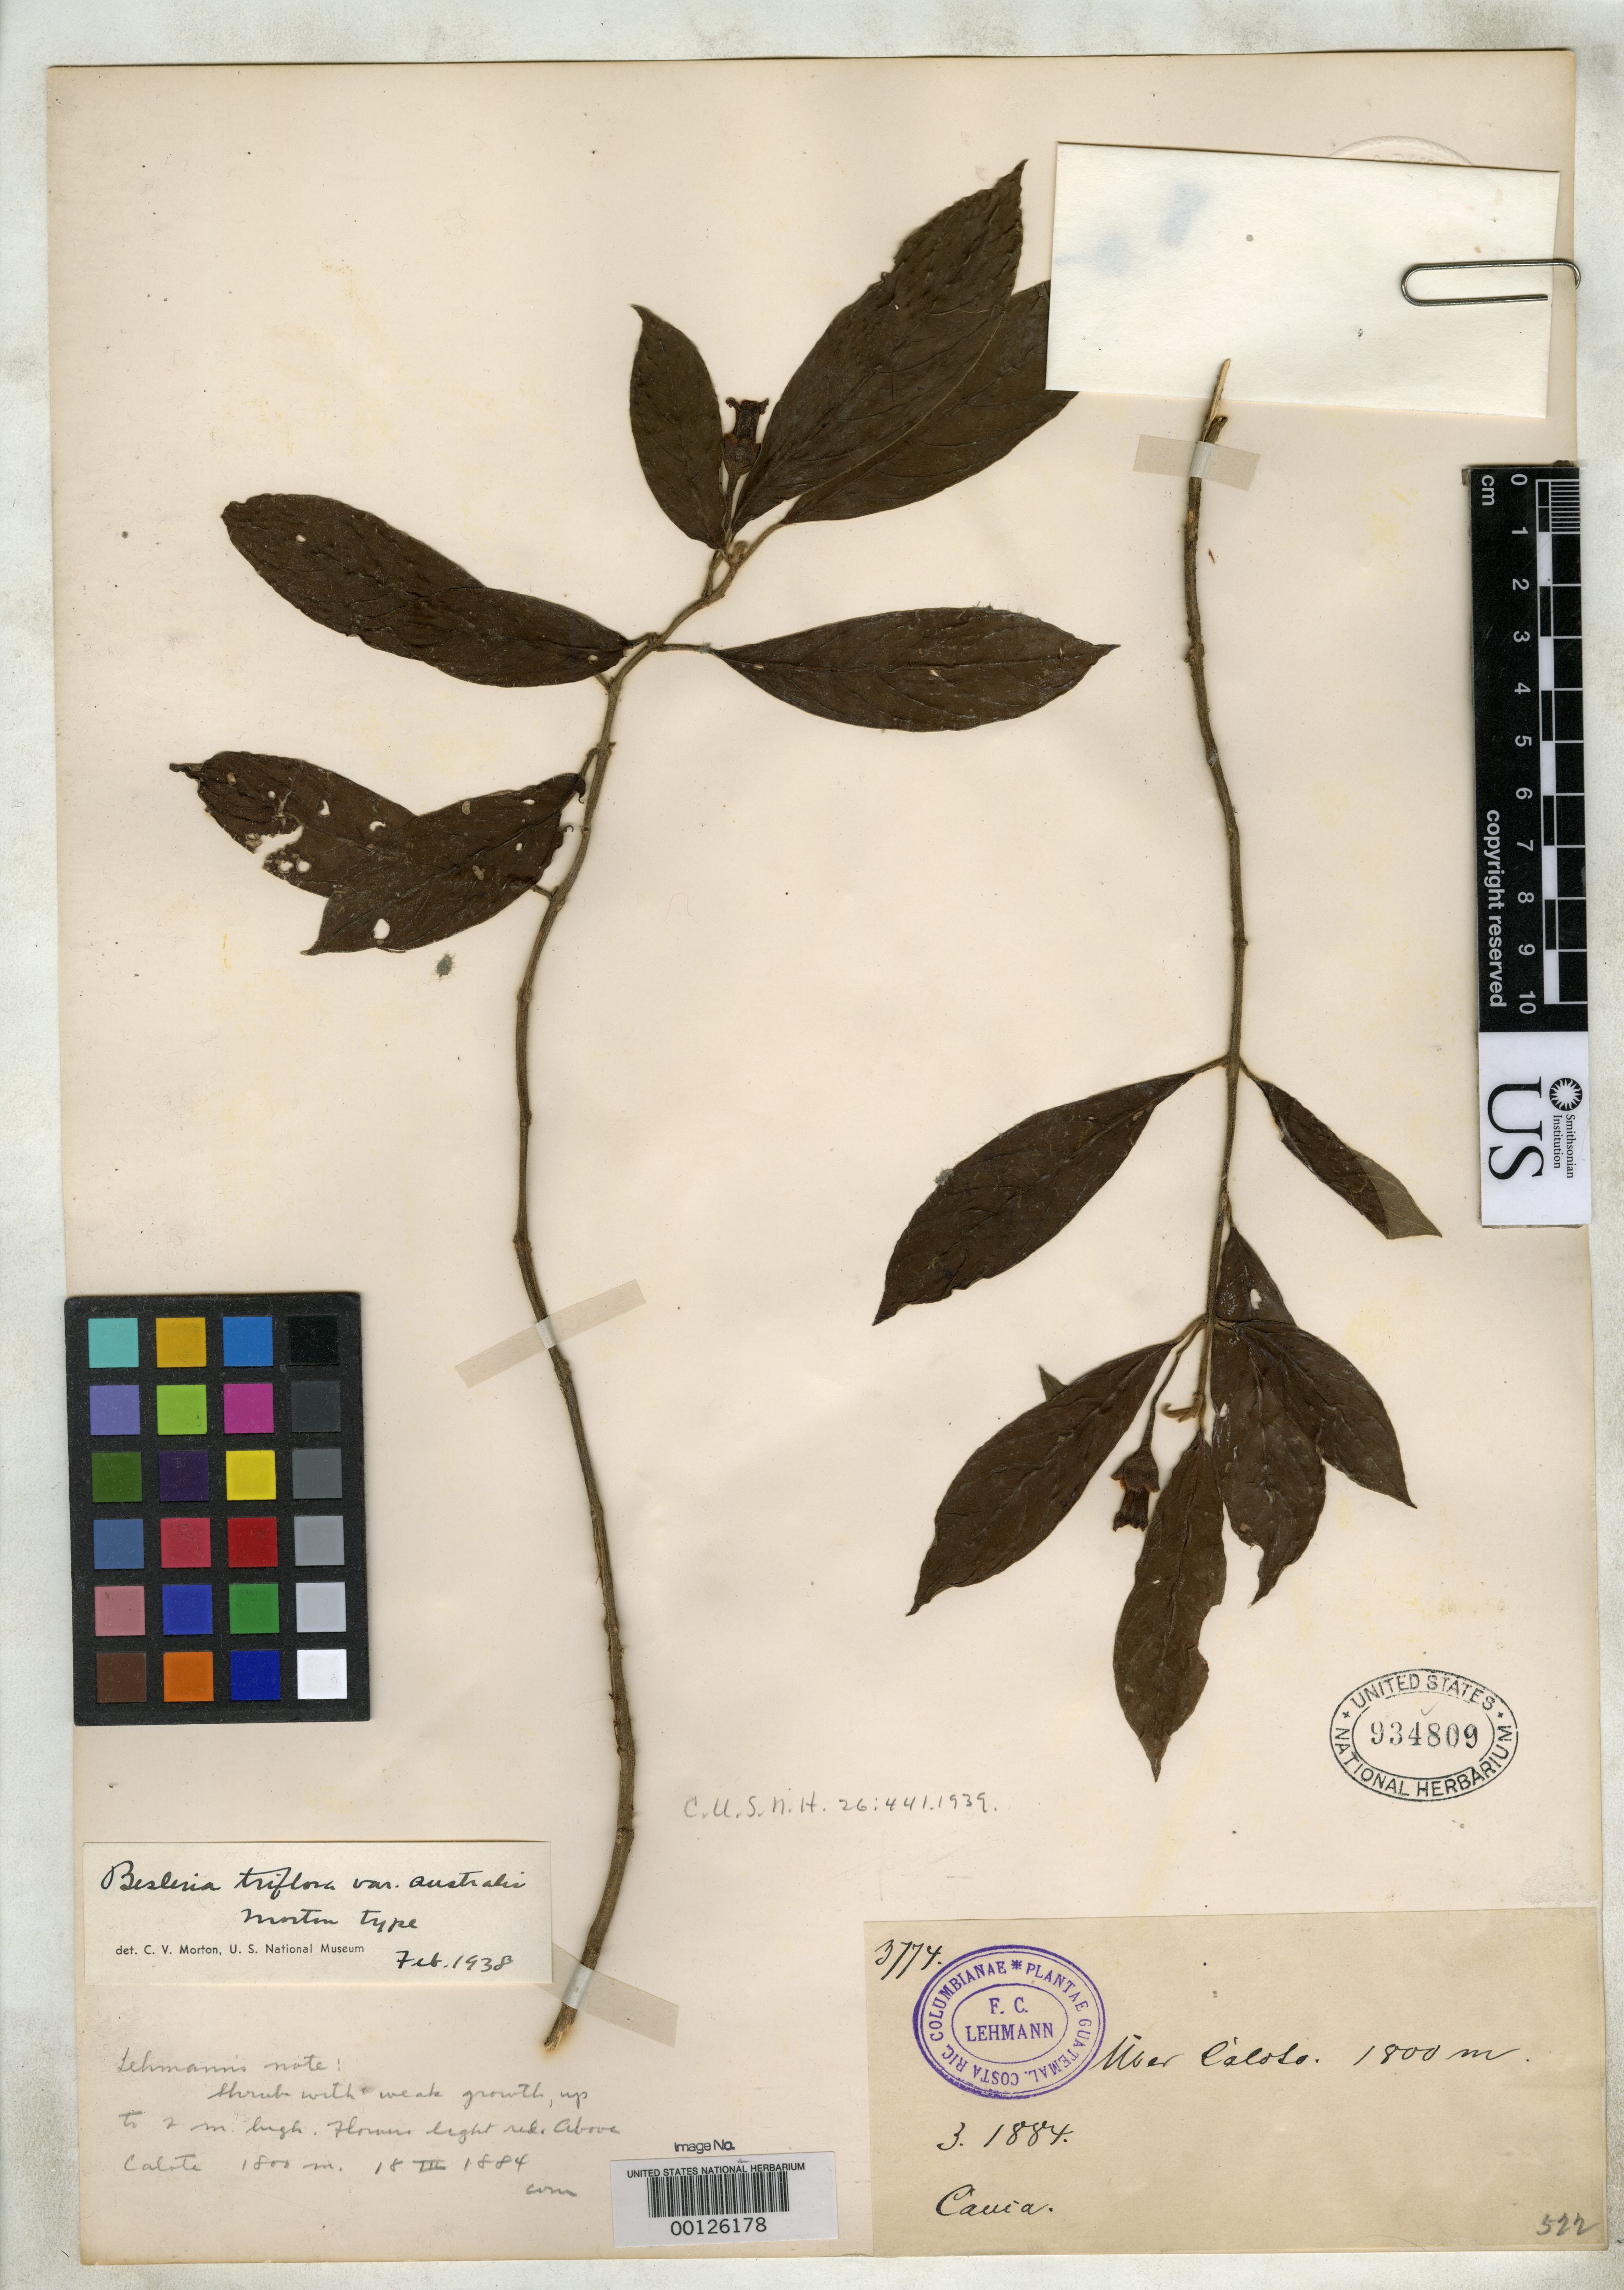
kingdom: Plantae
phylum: Tracheophyta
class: Magnoliopsida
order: Lamiales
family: Gesneriaceae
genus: Besleria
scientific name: Besleria triflora var. australis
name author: C.V. Morton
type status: Holotype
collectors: F. C. Lehmann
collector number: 3774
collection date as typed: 18 Mar 1884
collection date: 1884-03-18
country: Colombia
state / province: Cauca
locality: Above Calote.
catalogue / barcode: US 934809